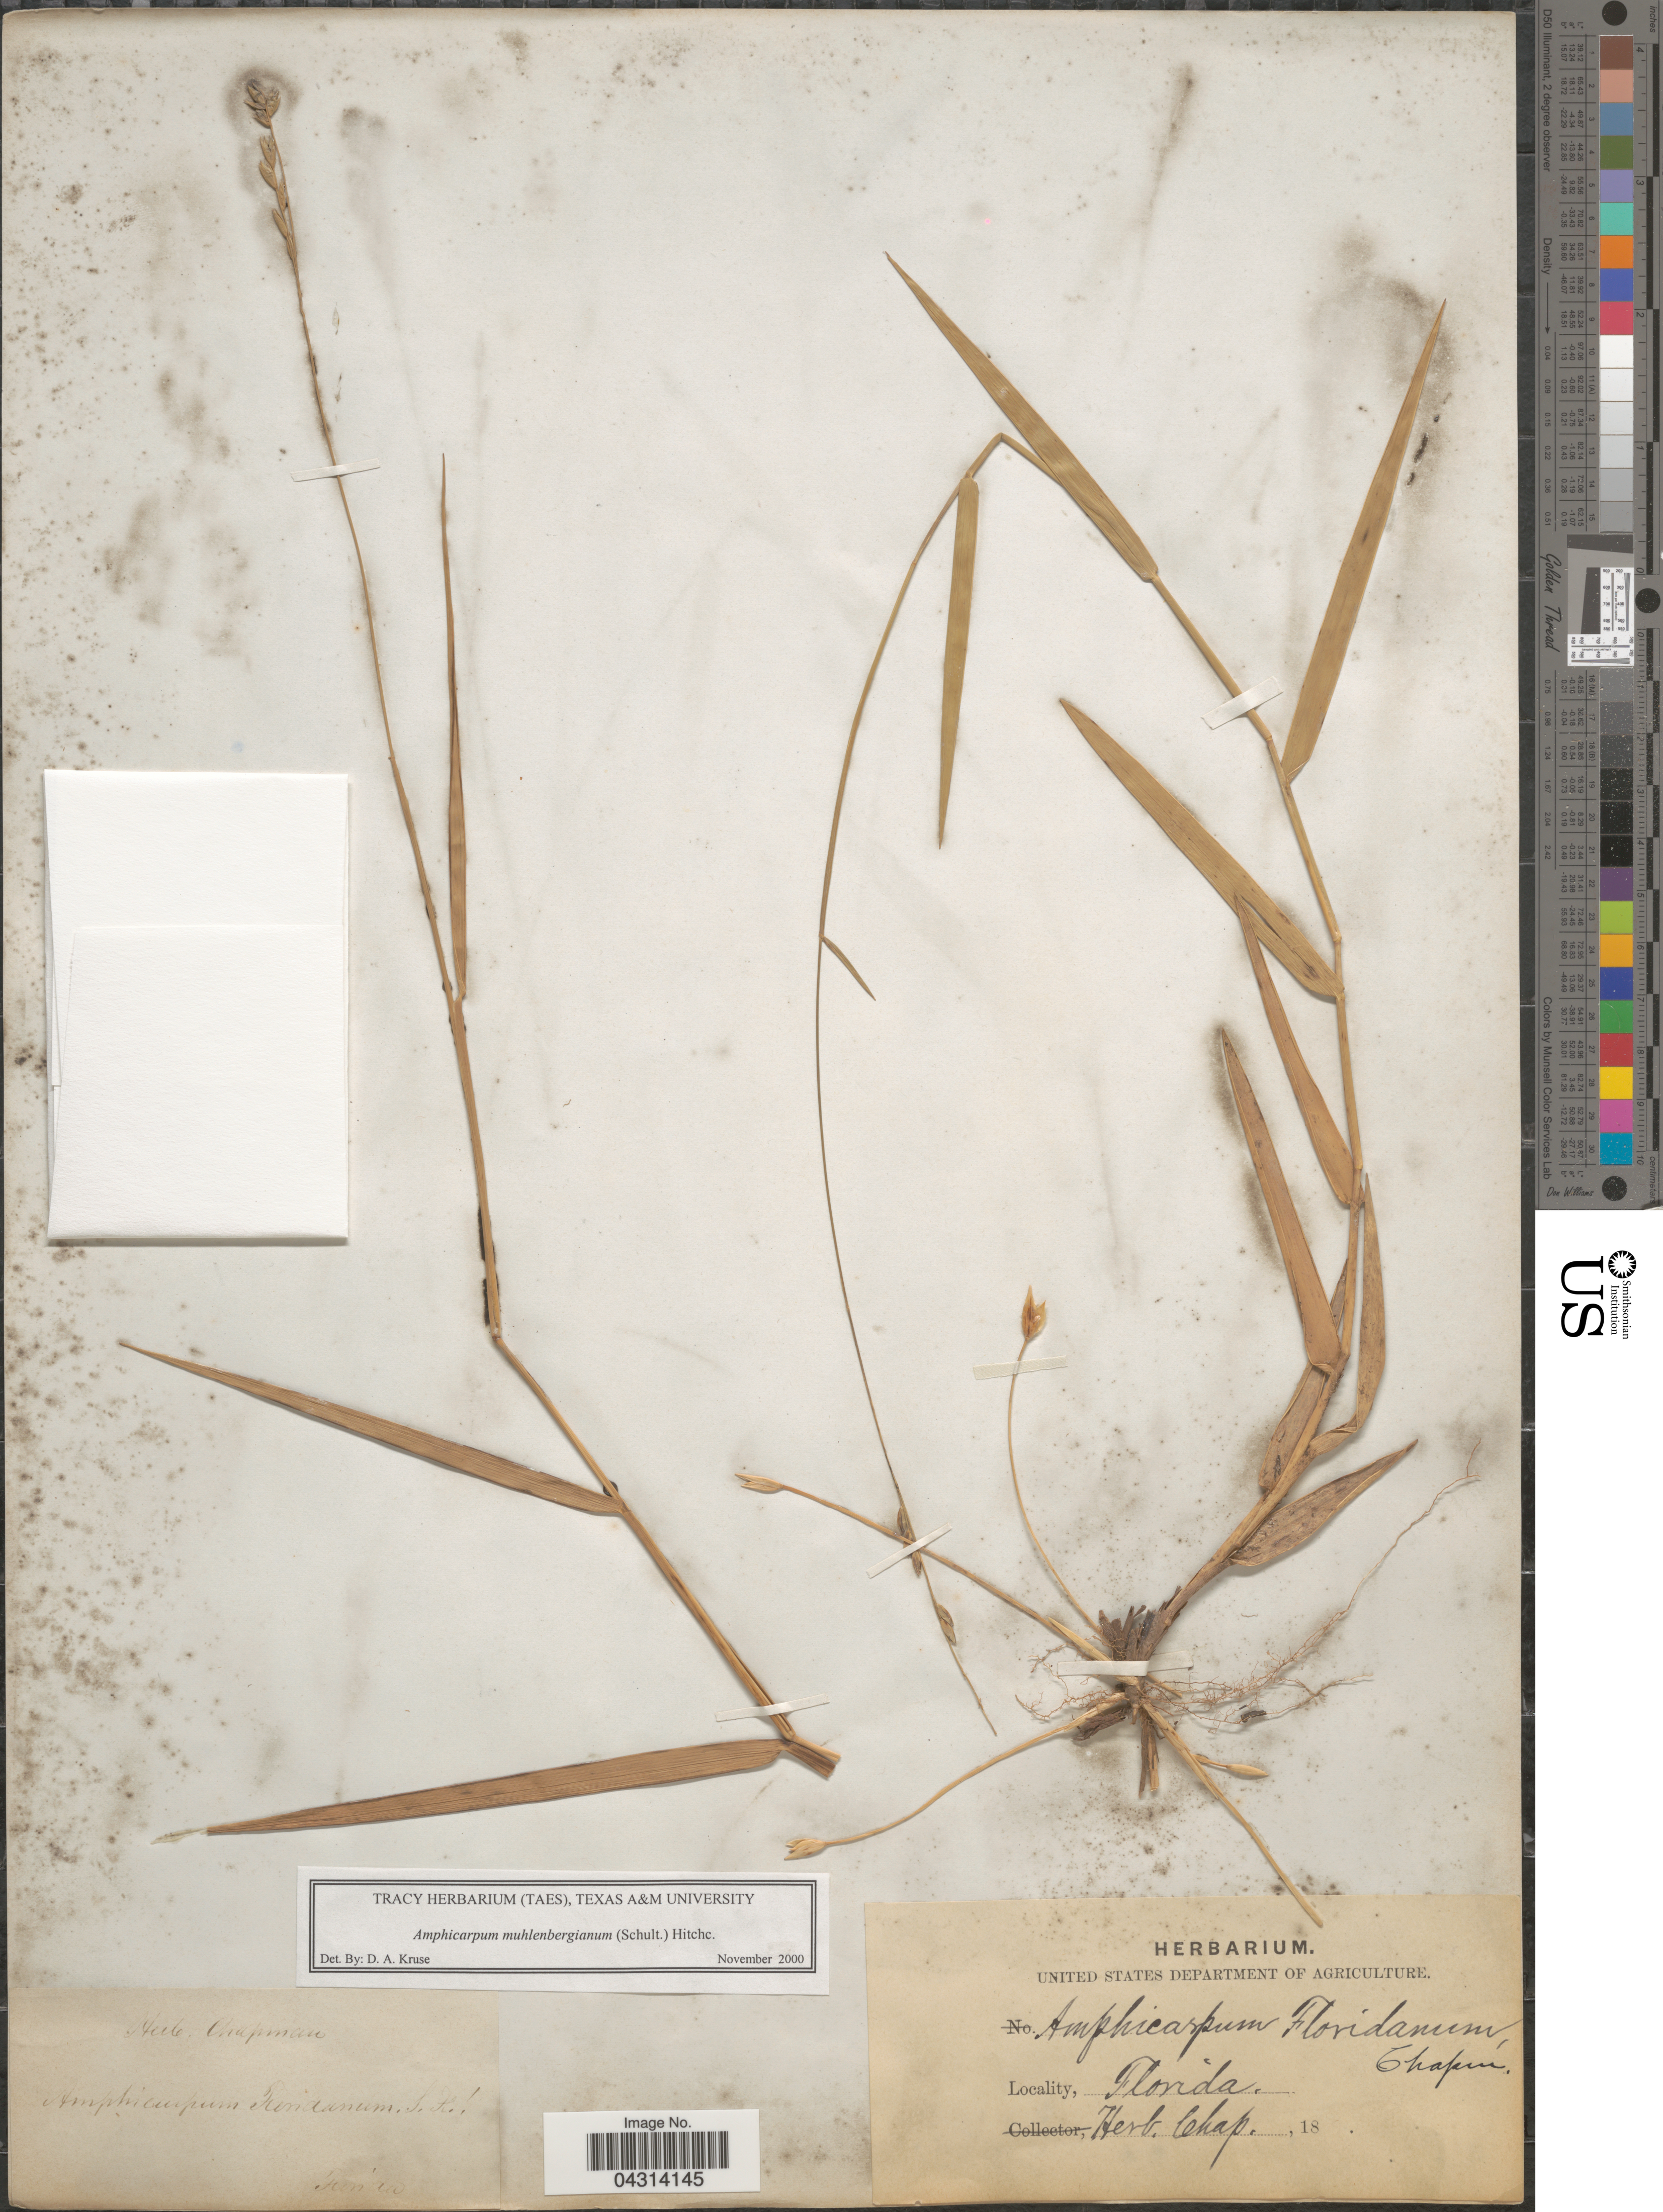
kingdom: Plantae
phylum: Tracheophyta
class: Liliopsida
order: Poales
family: Poaceae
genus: Amphicarpum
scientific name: Amphicarpum muhlenbergianum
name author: (Schult.) Hitchc.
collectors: ex herb. Chapman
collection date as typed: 18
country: United States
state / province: Florida